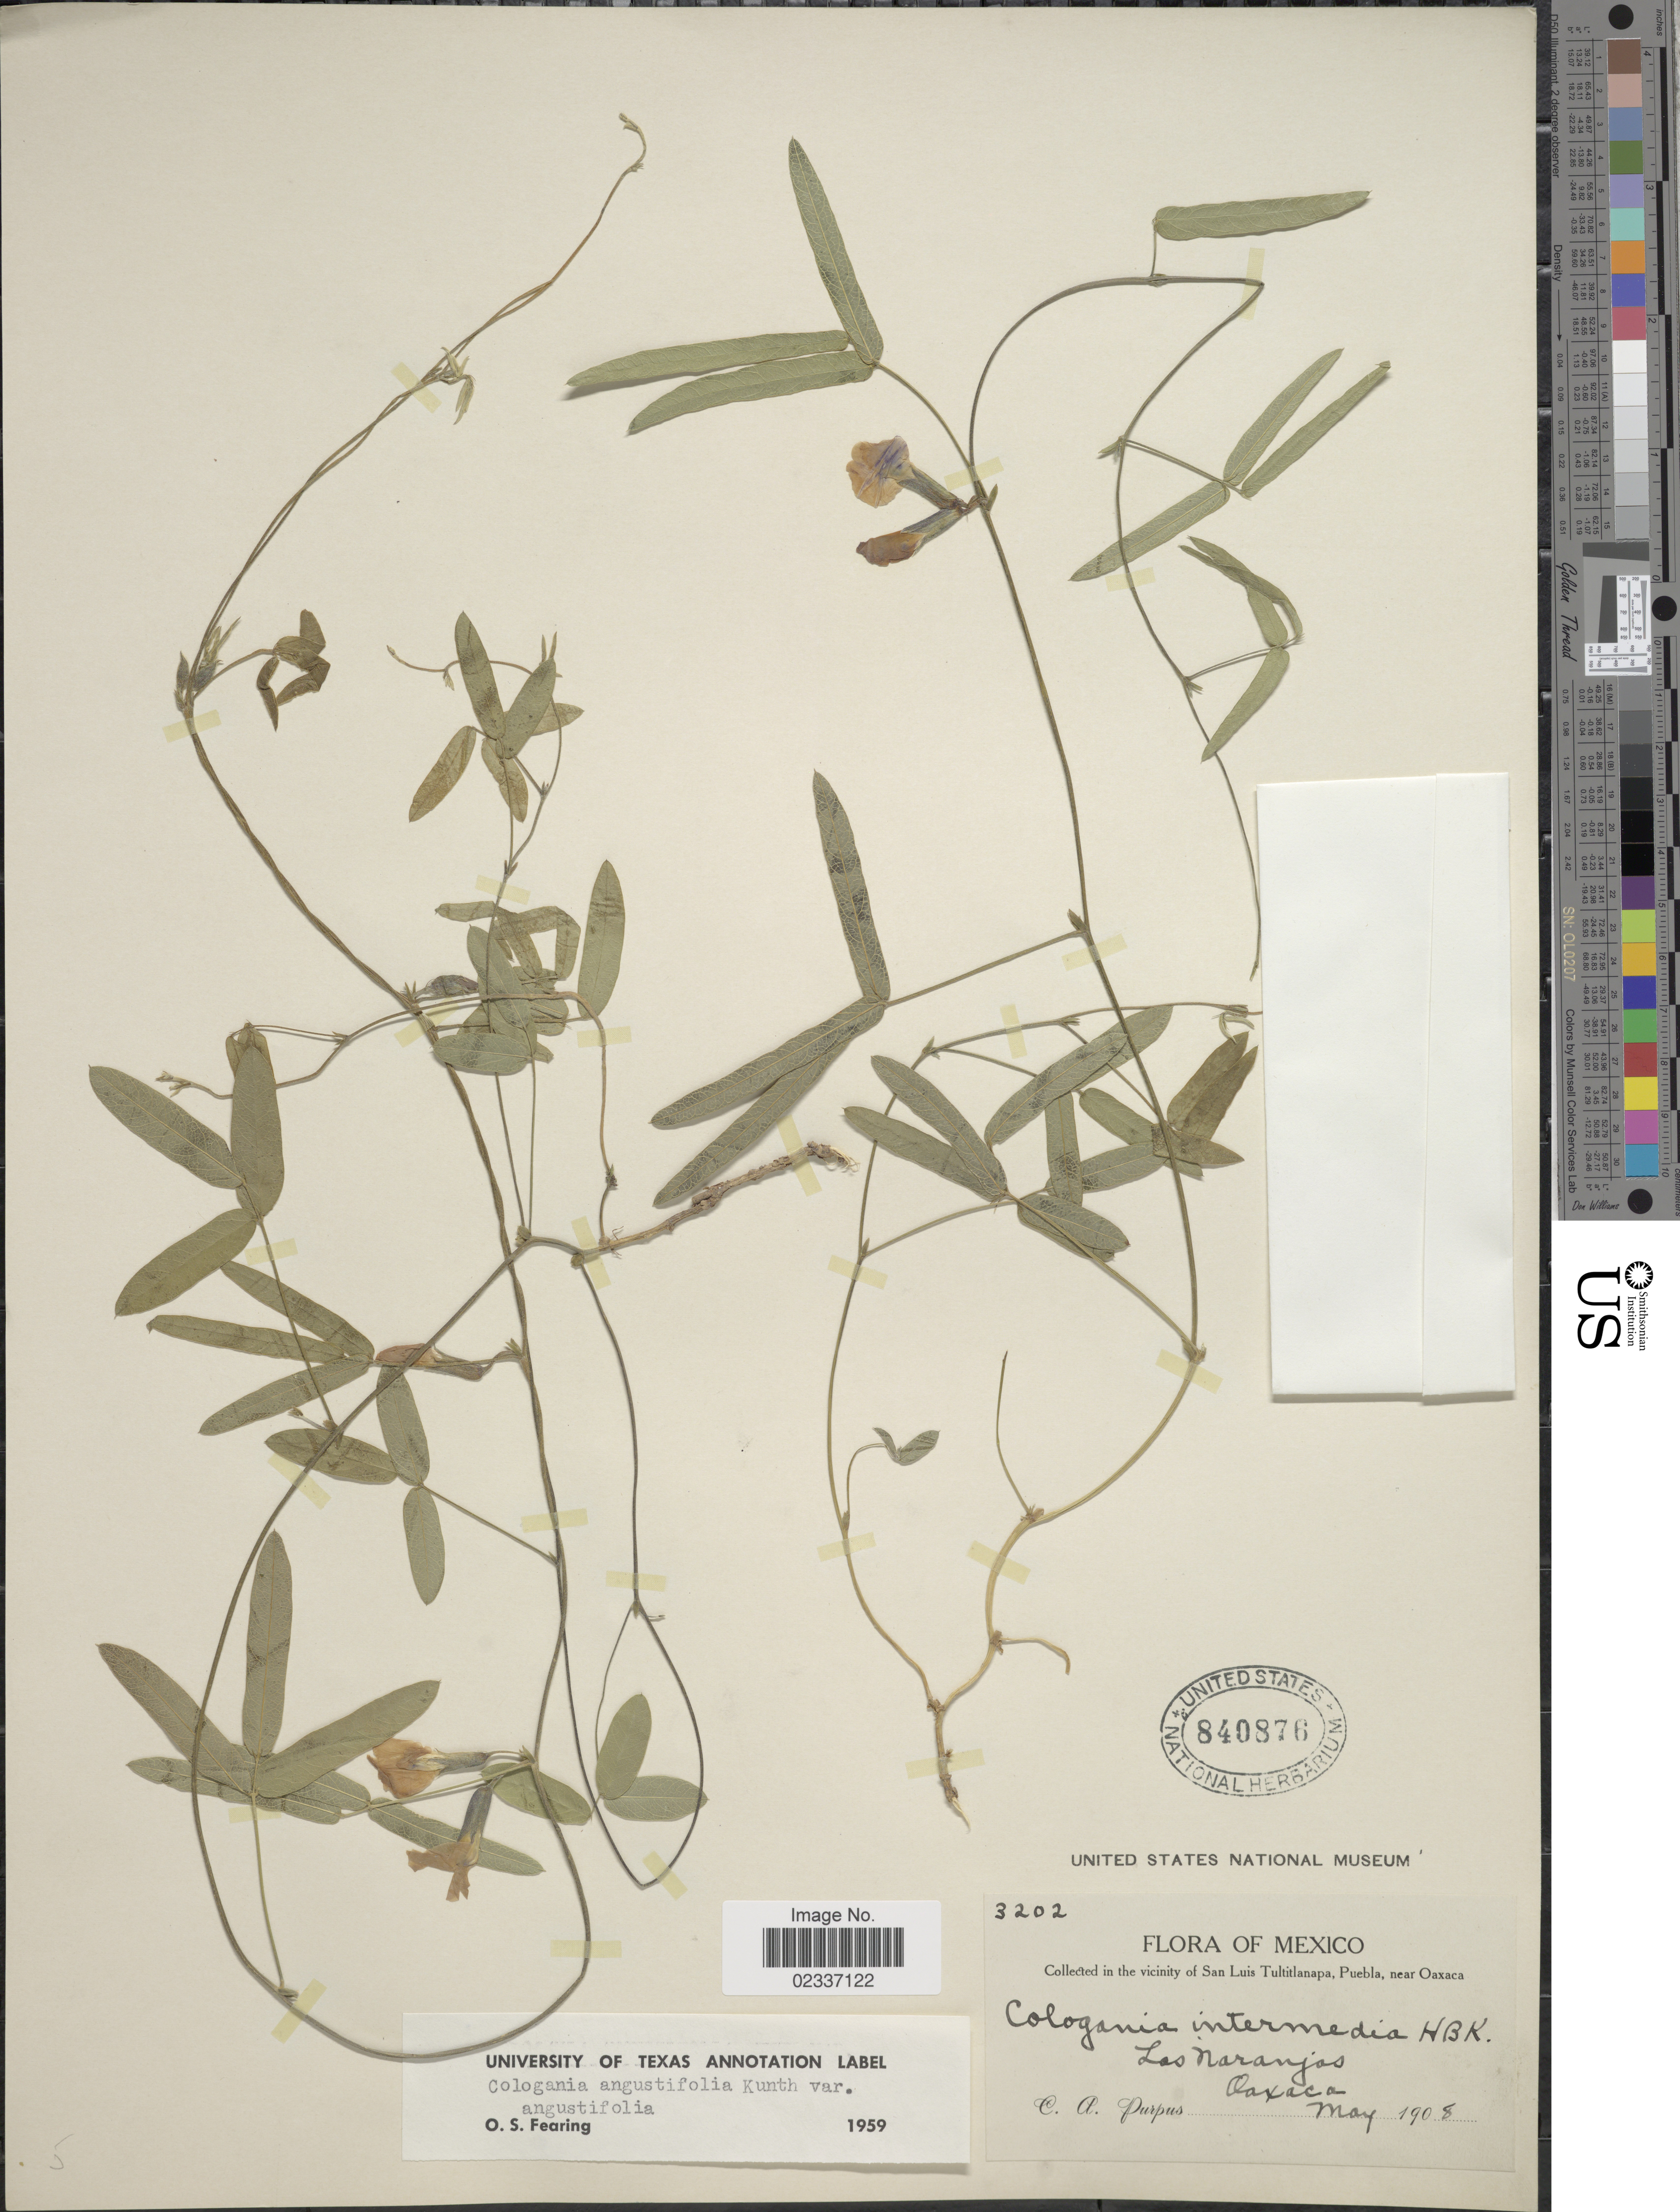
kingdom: Plantae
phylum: Tracheophyta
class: Magnoliopsida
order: Fabales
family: Fabaceae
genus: Cologania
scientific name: Cologania angustifolia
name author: Kunth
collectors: C. A. Purpus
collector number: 3202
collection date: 1908-05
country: Mexico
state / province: Oaxaca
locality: In the vicinity of San Luis Tultitlanapa, Puebla, near Oaxaca, Las Naranjos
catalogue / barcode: US 840876